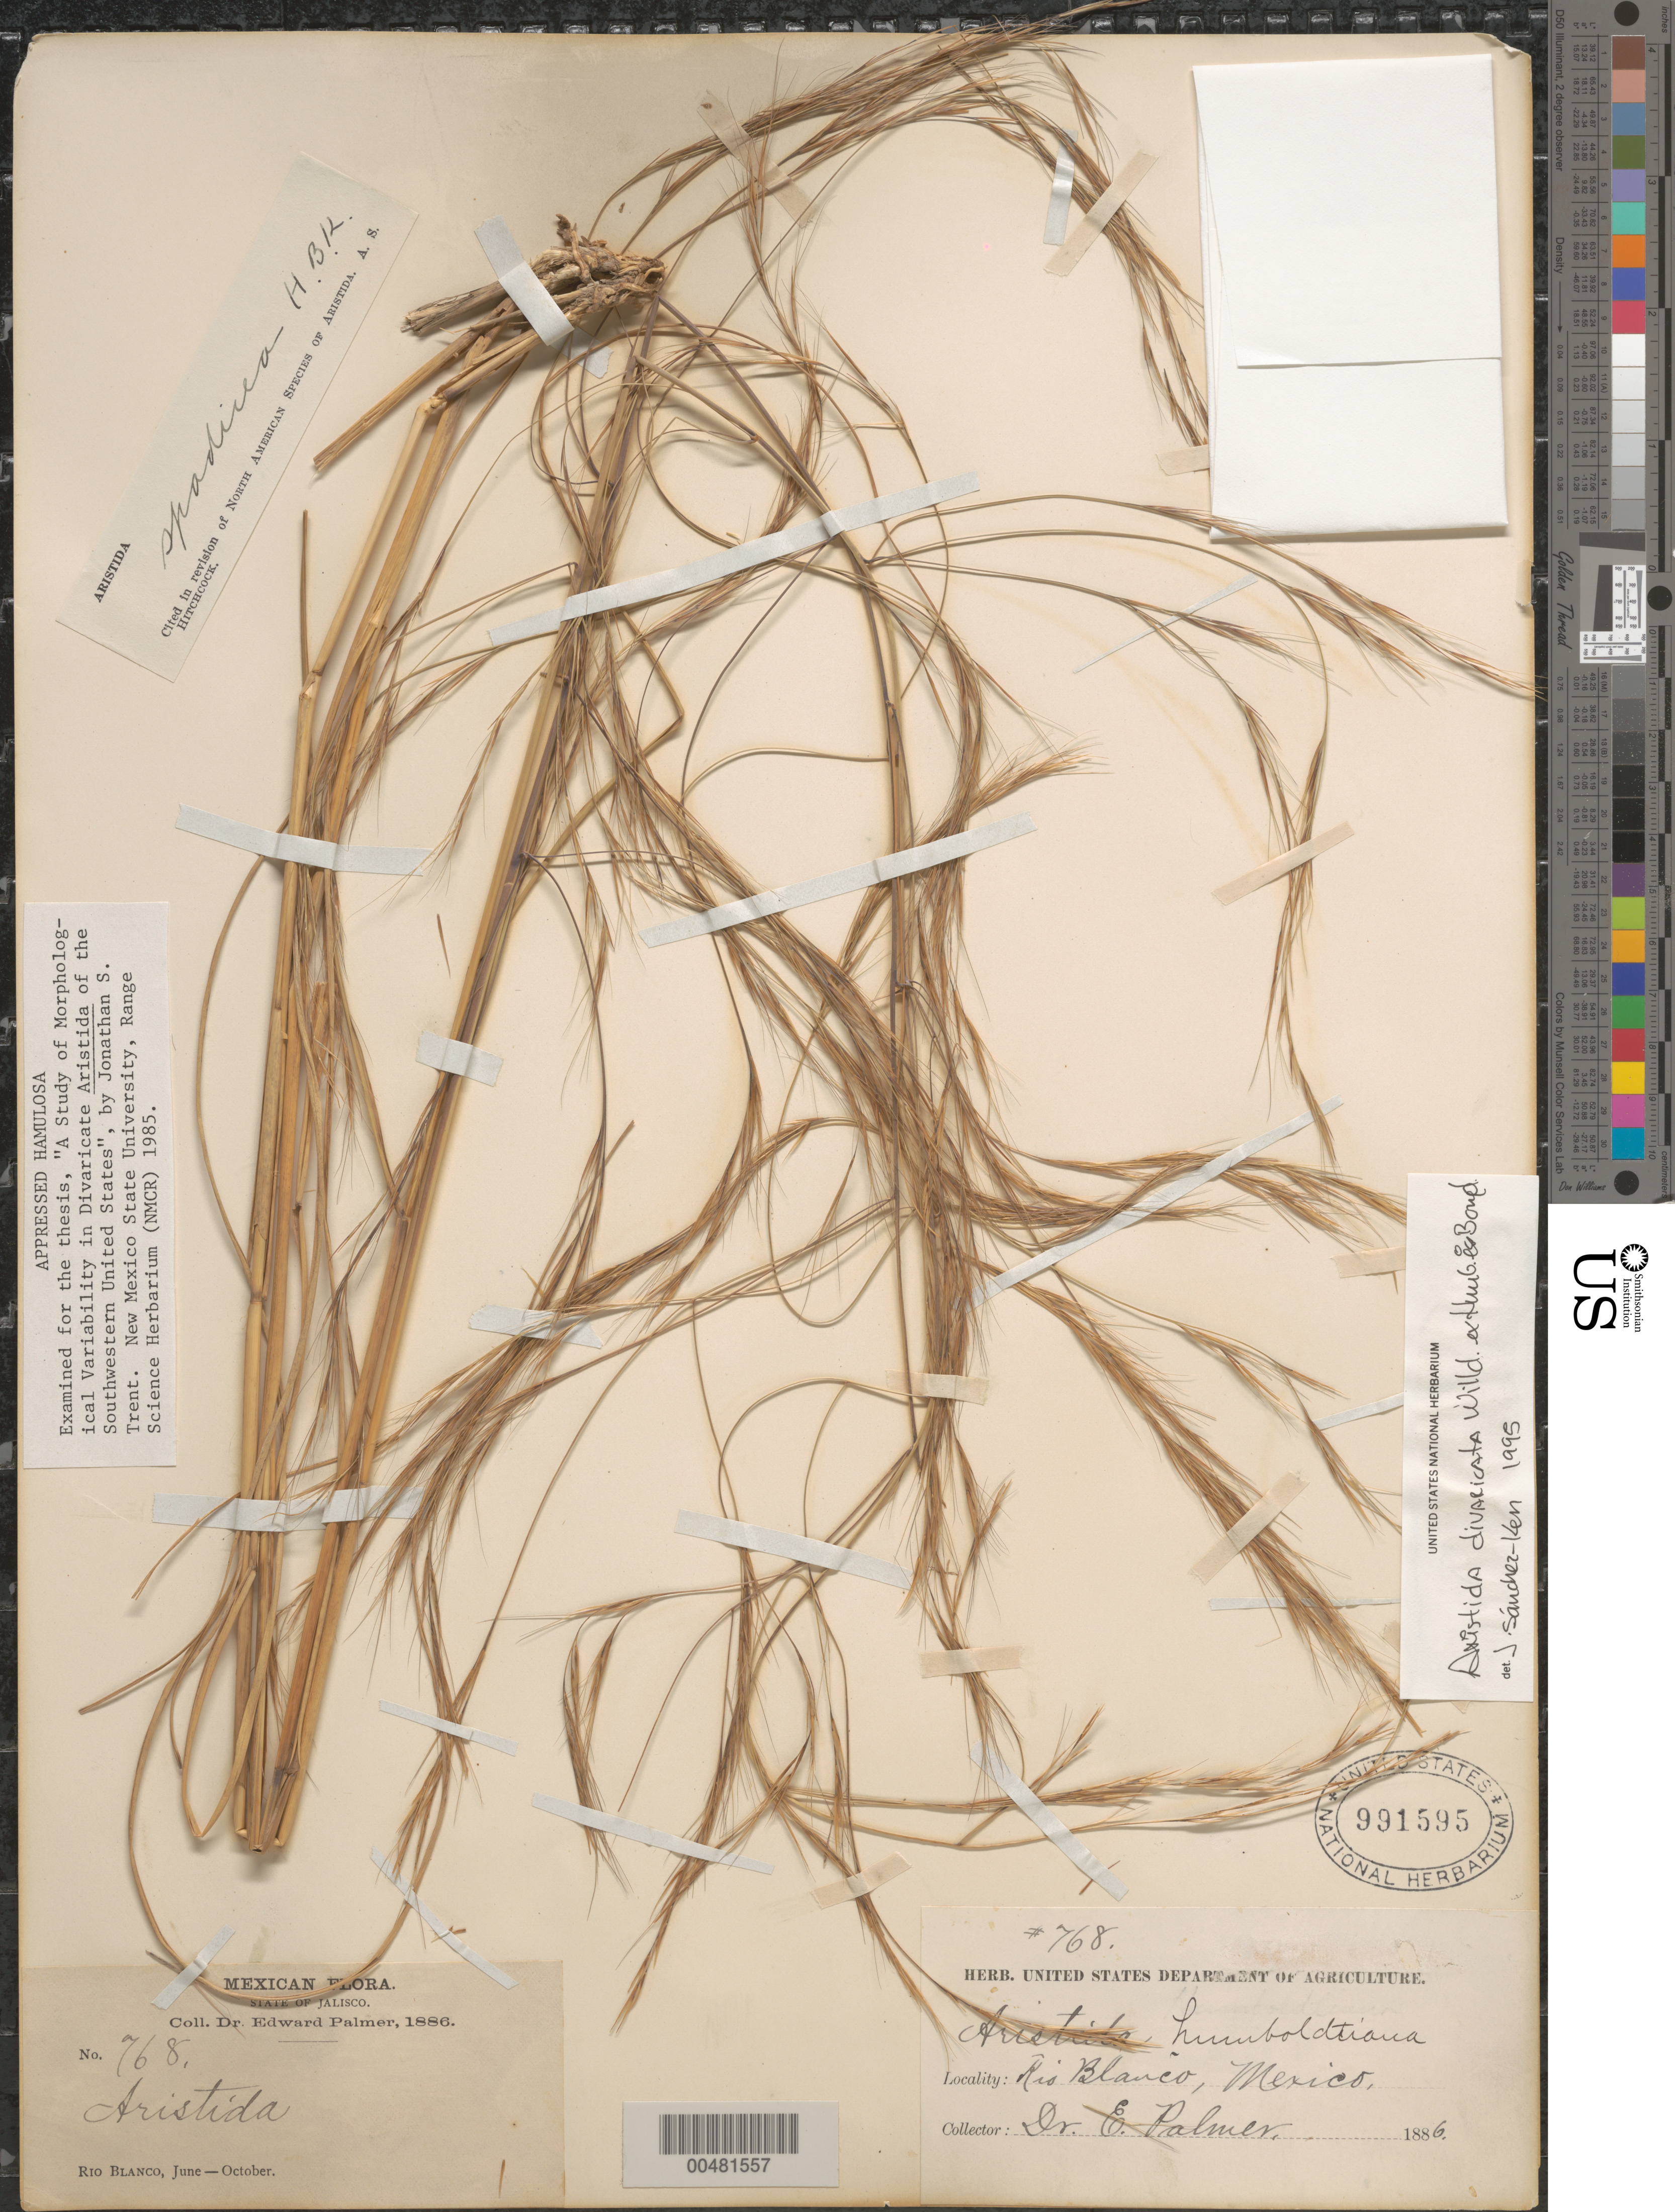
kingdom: Plantae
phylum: Tracheophyta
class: Liliopsida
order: Poales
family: Poaceae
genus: Aristida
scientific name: Aristida divaricata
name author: Humb. & Bonpl. ex Willd.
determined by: Sánchez-Ken, J. G.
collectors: E. Palmer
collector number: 768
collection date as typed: Jun 1886 to Oct 1886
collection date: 1886-06/1886-10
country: Mexico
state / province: Jalisco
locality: Rio Blanco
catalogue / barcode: US 991595